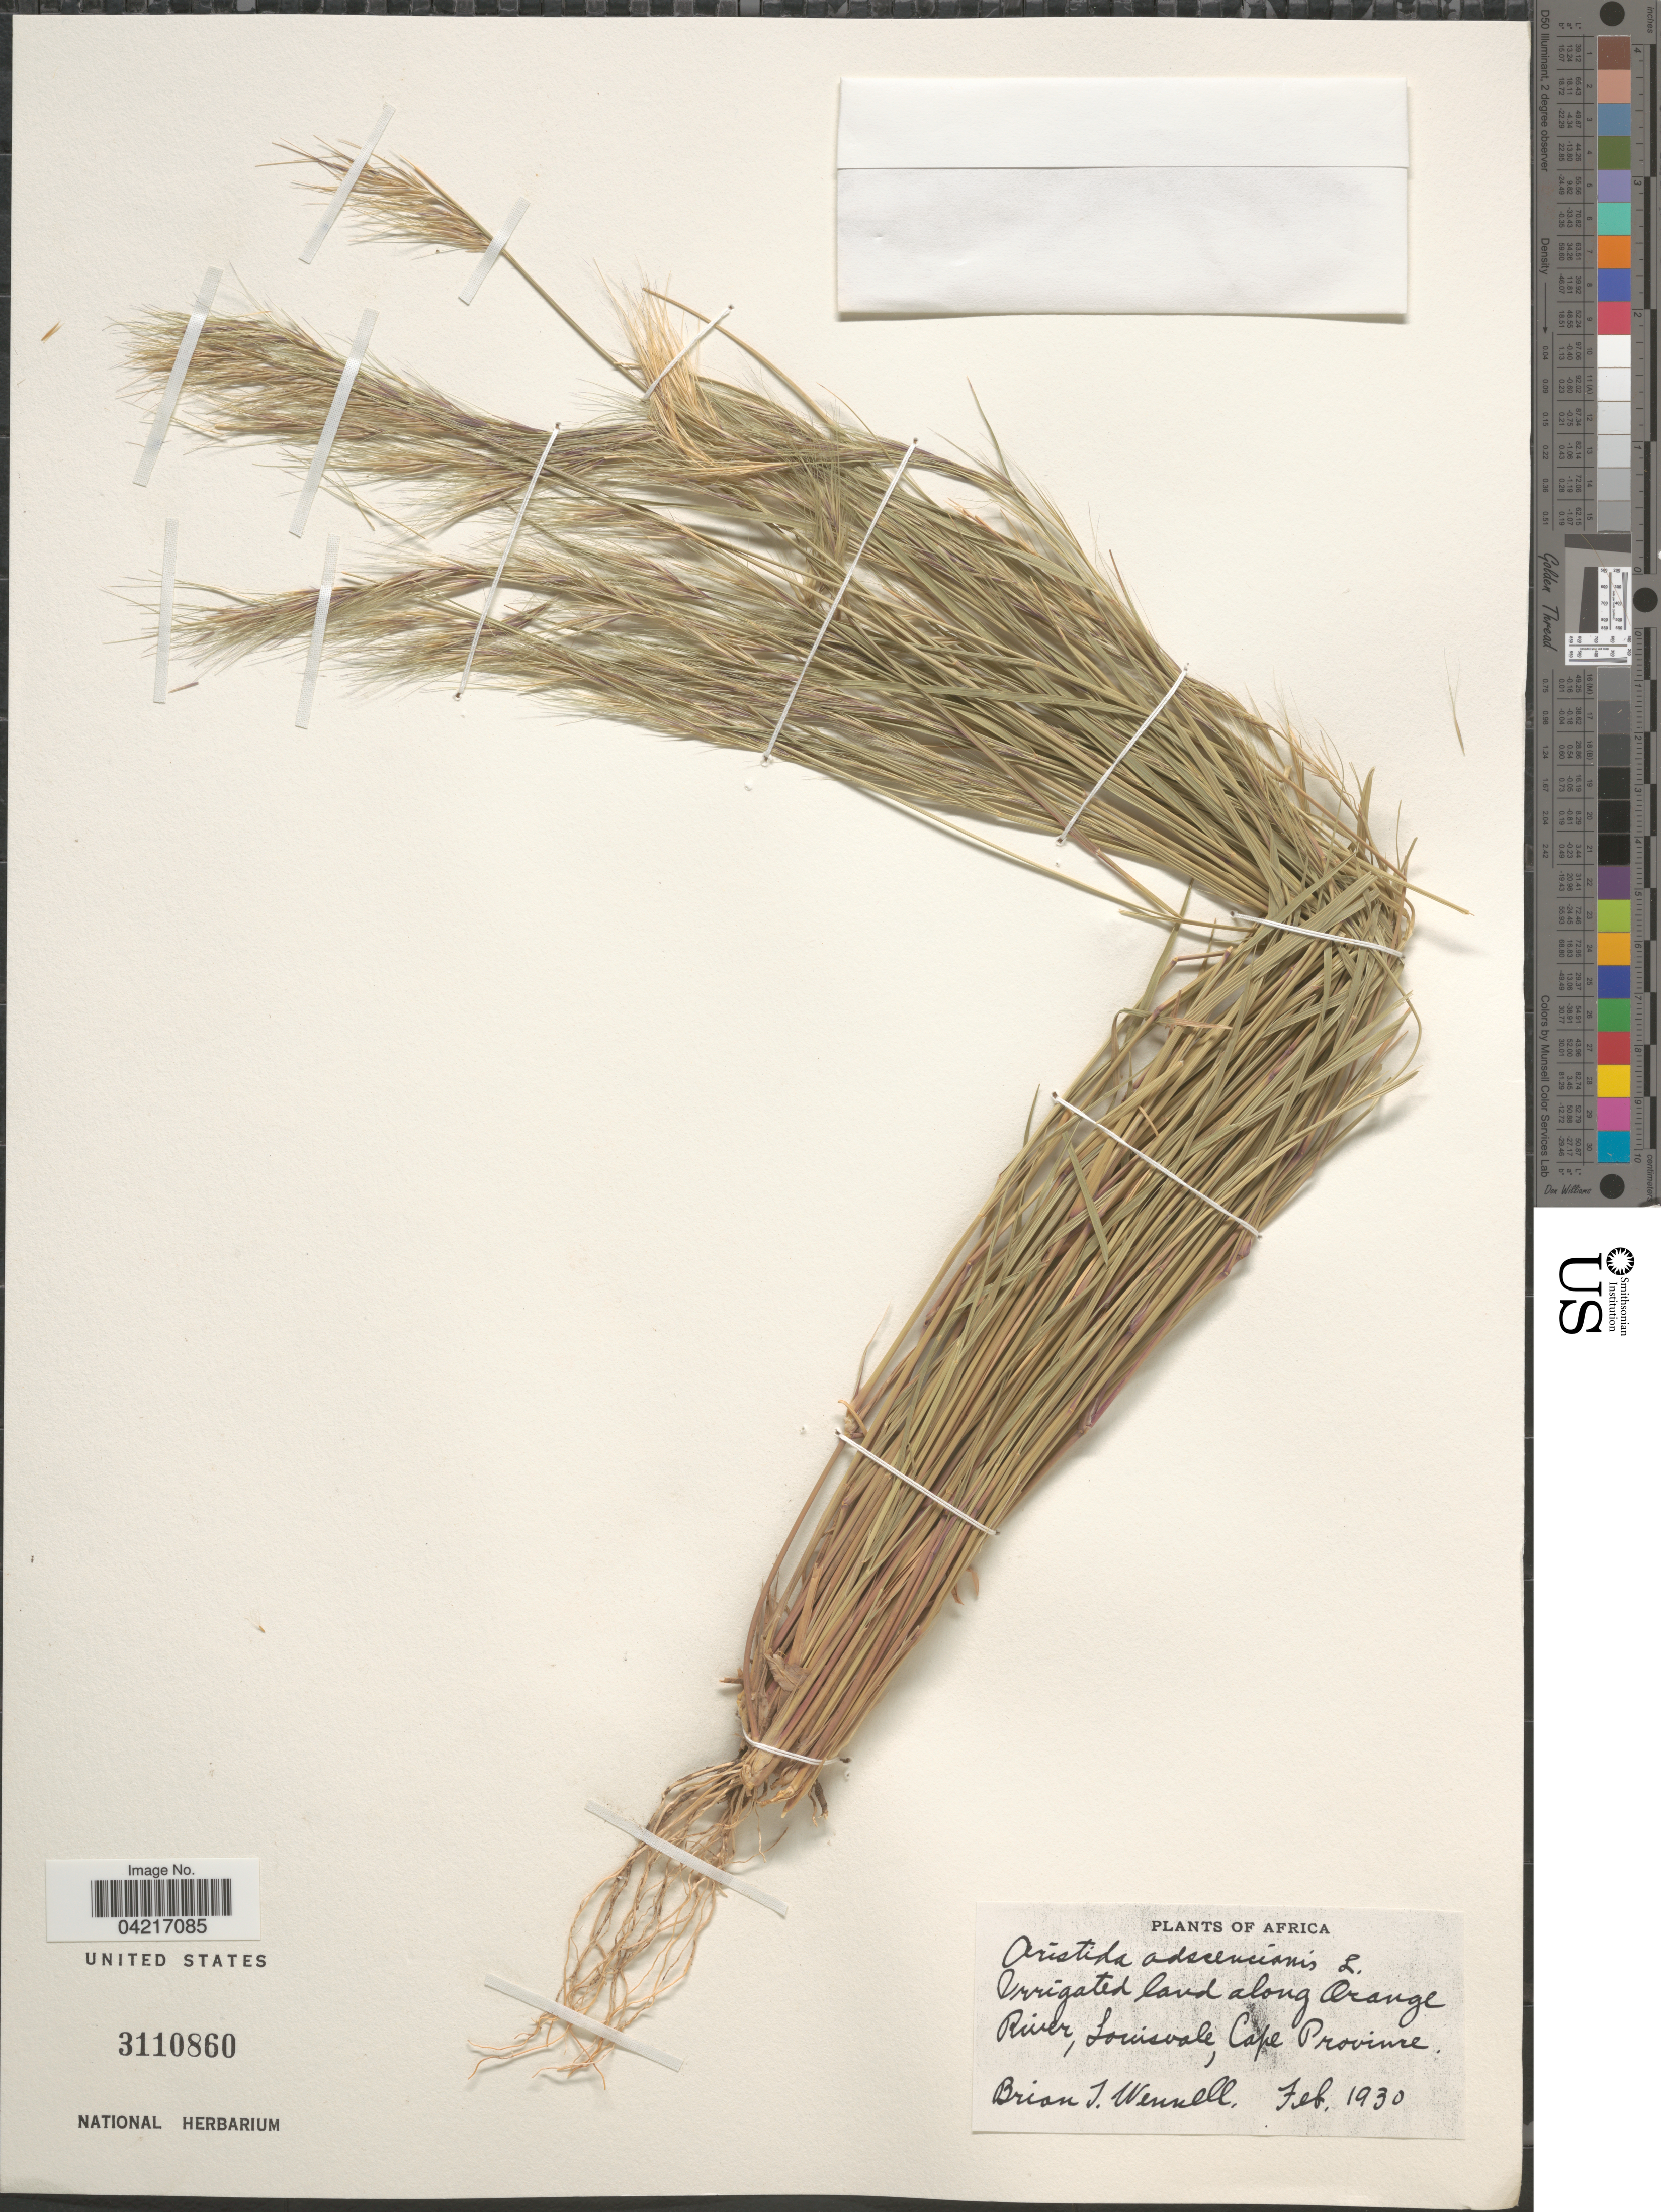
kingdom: Plantae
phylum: Tracheophyta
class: Liliopsida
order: Poales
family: Poaceae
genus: Aristida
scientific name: Aristida adscensionis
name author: L.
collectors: B. Wennell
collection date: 1930-02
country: South Africa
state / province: Northern Cape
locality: Irrigated land along Orange River, Louisvale.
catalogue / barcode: US 3110860